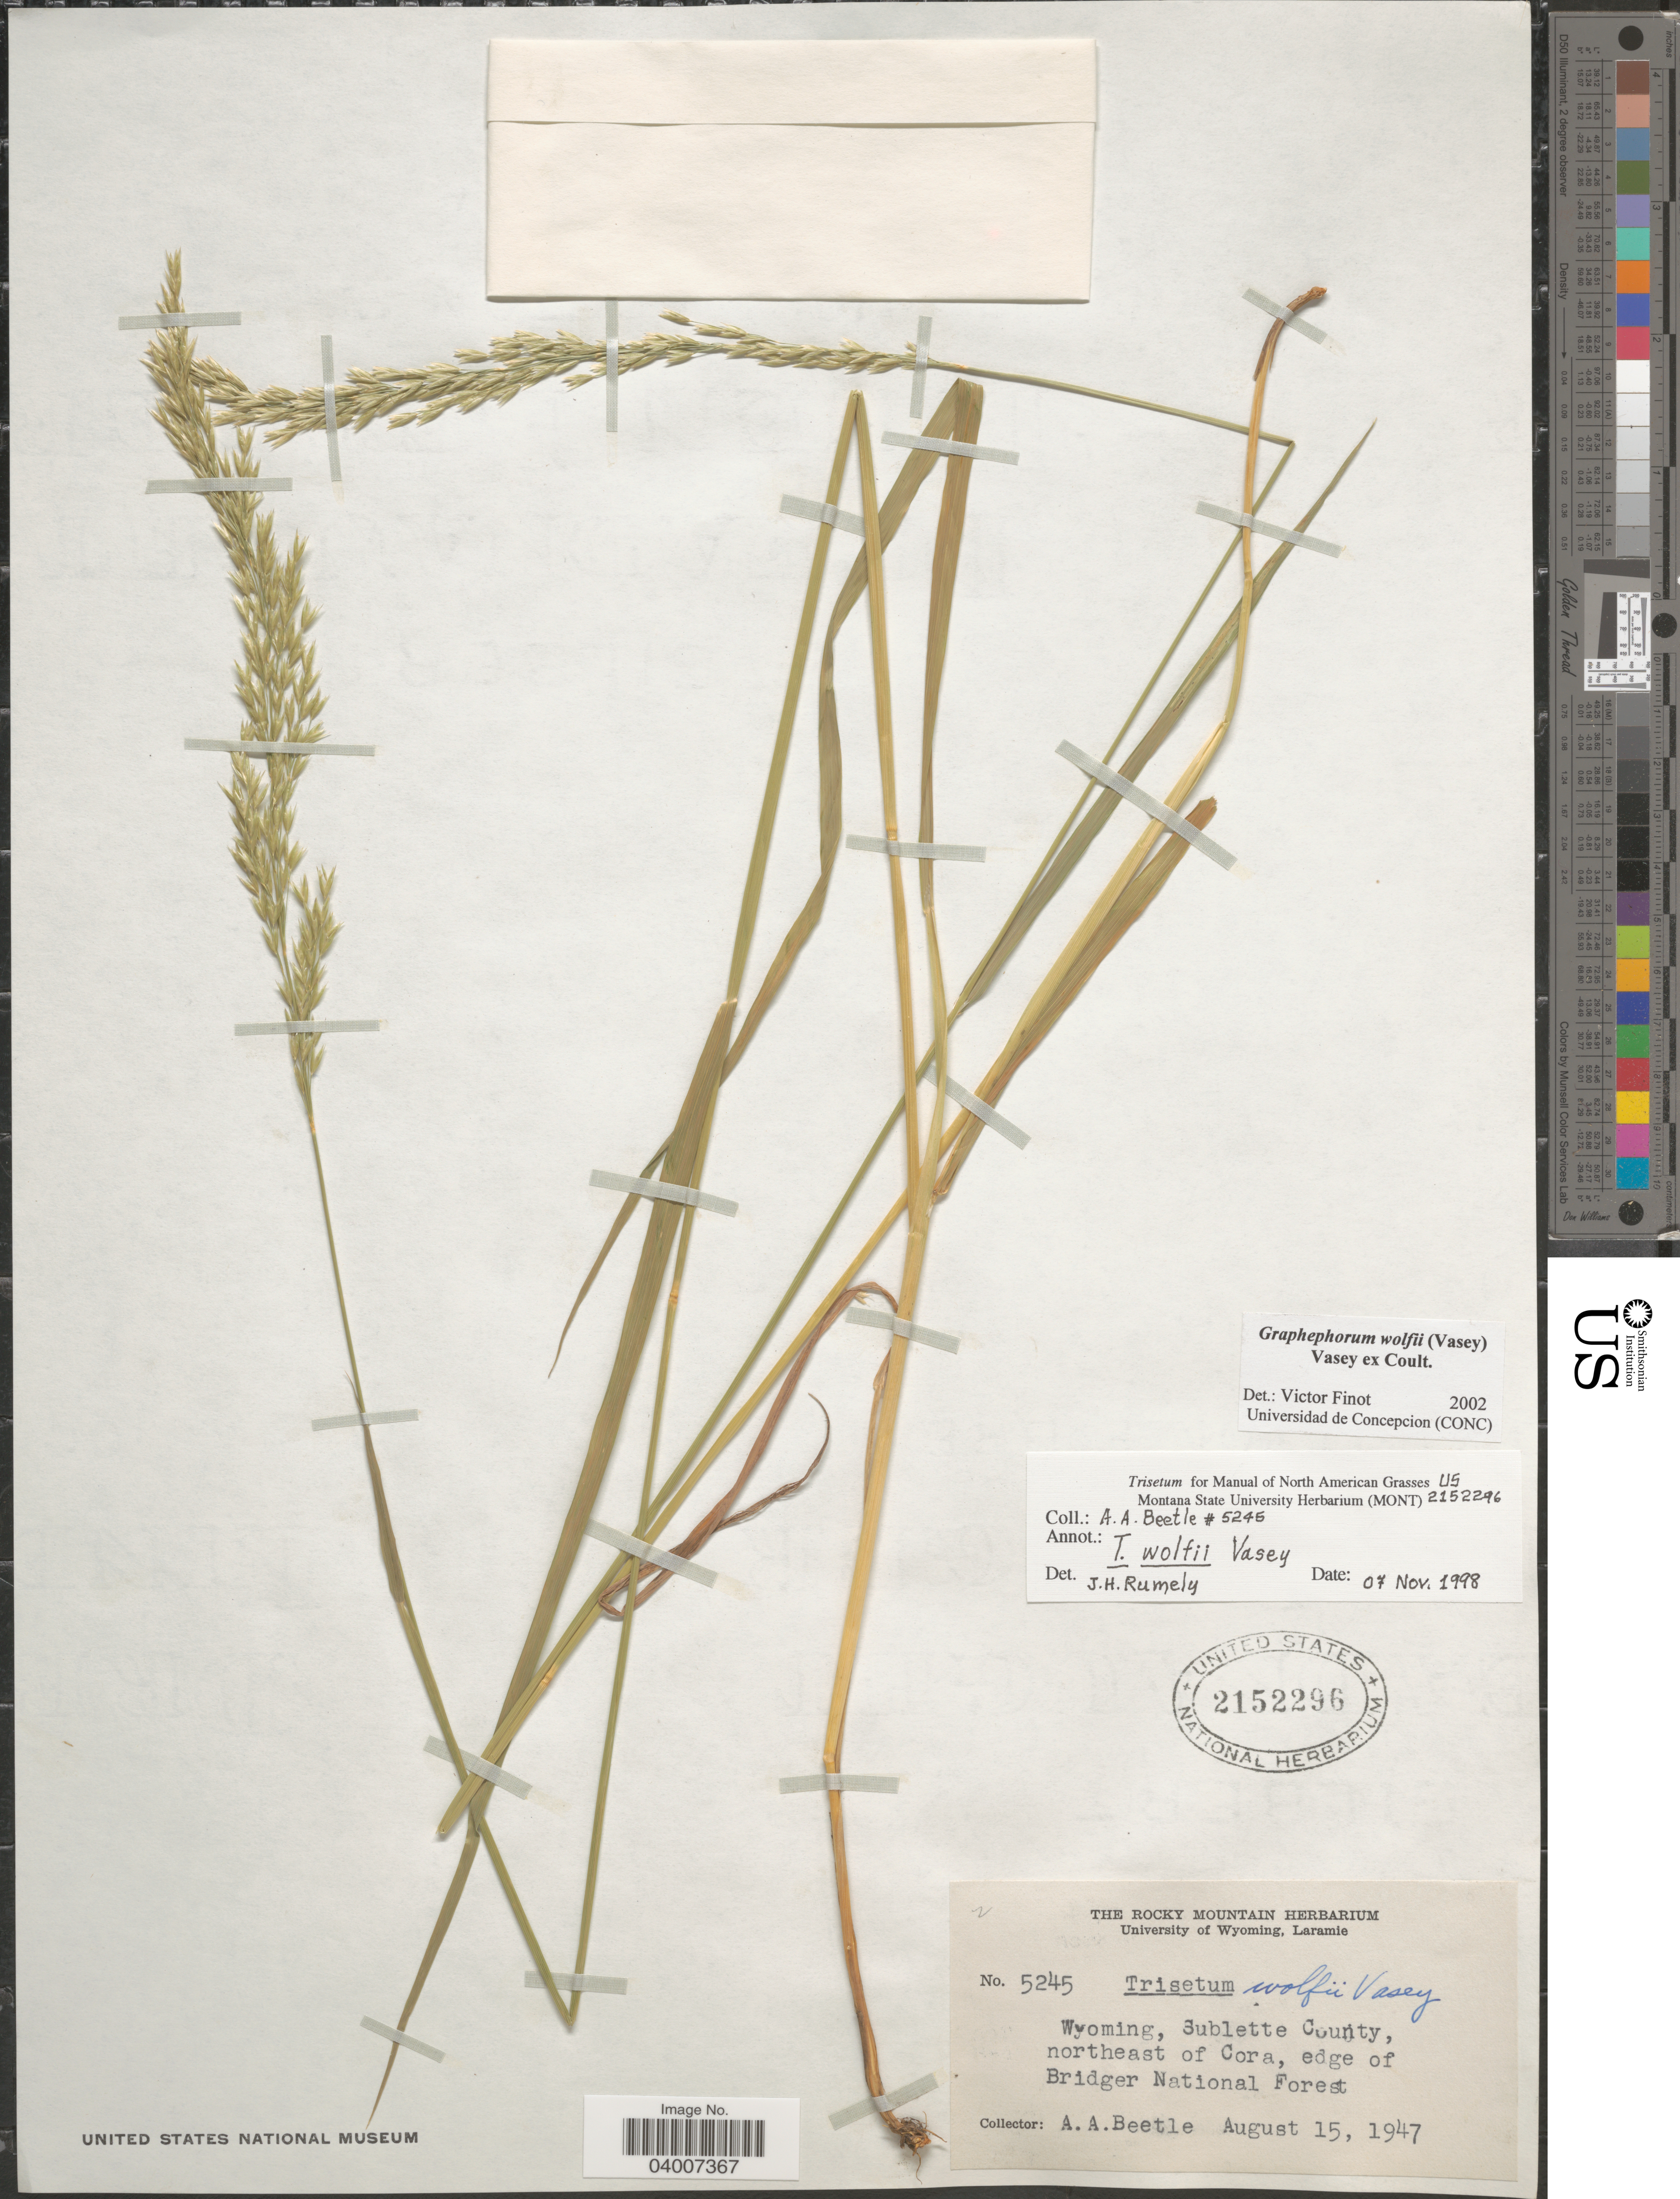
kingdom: Plantae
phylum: Tracheophyta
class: Liliopsida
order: Poales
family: Poaceae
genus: Graphephorum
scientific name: Graphephorum wolfii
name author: (E. Fourn.) Vasey ex Coult.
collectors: A. A. Beetle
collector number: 5245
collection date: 1947-08-15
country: United States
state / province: Wyoming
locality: Sublette County, northeast of Cora, edge of Bridger National Forest.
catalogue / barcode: US 2152296